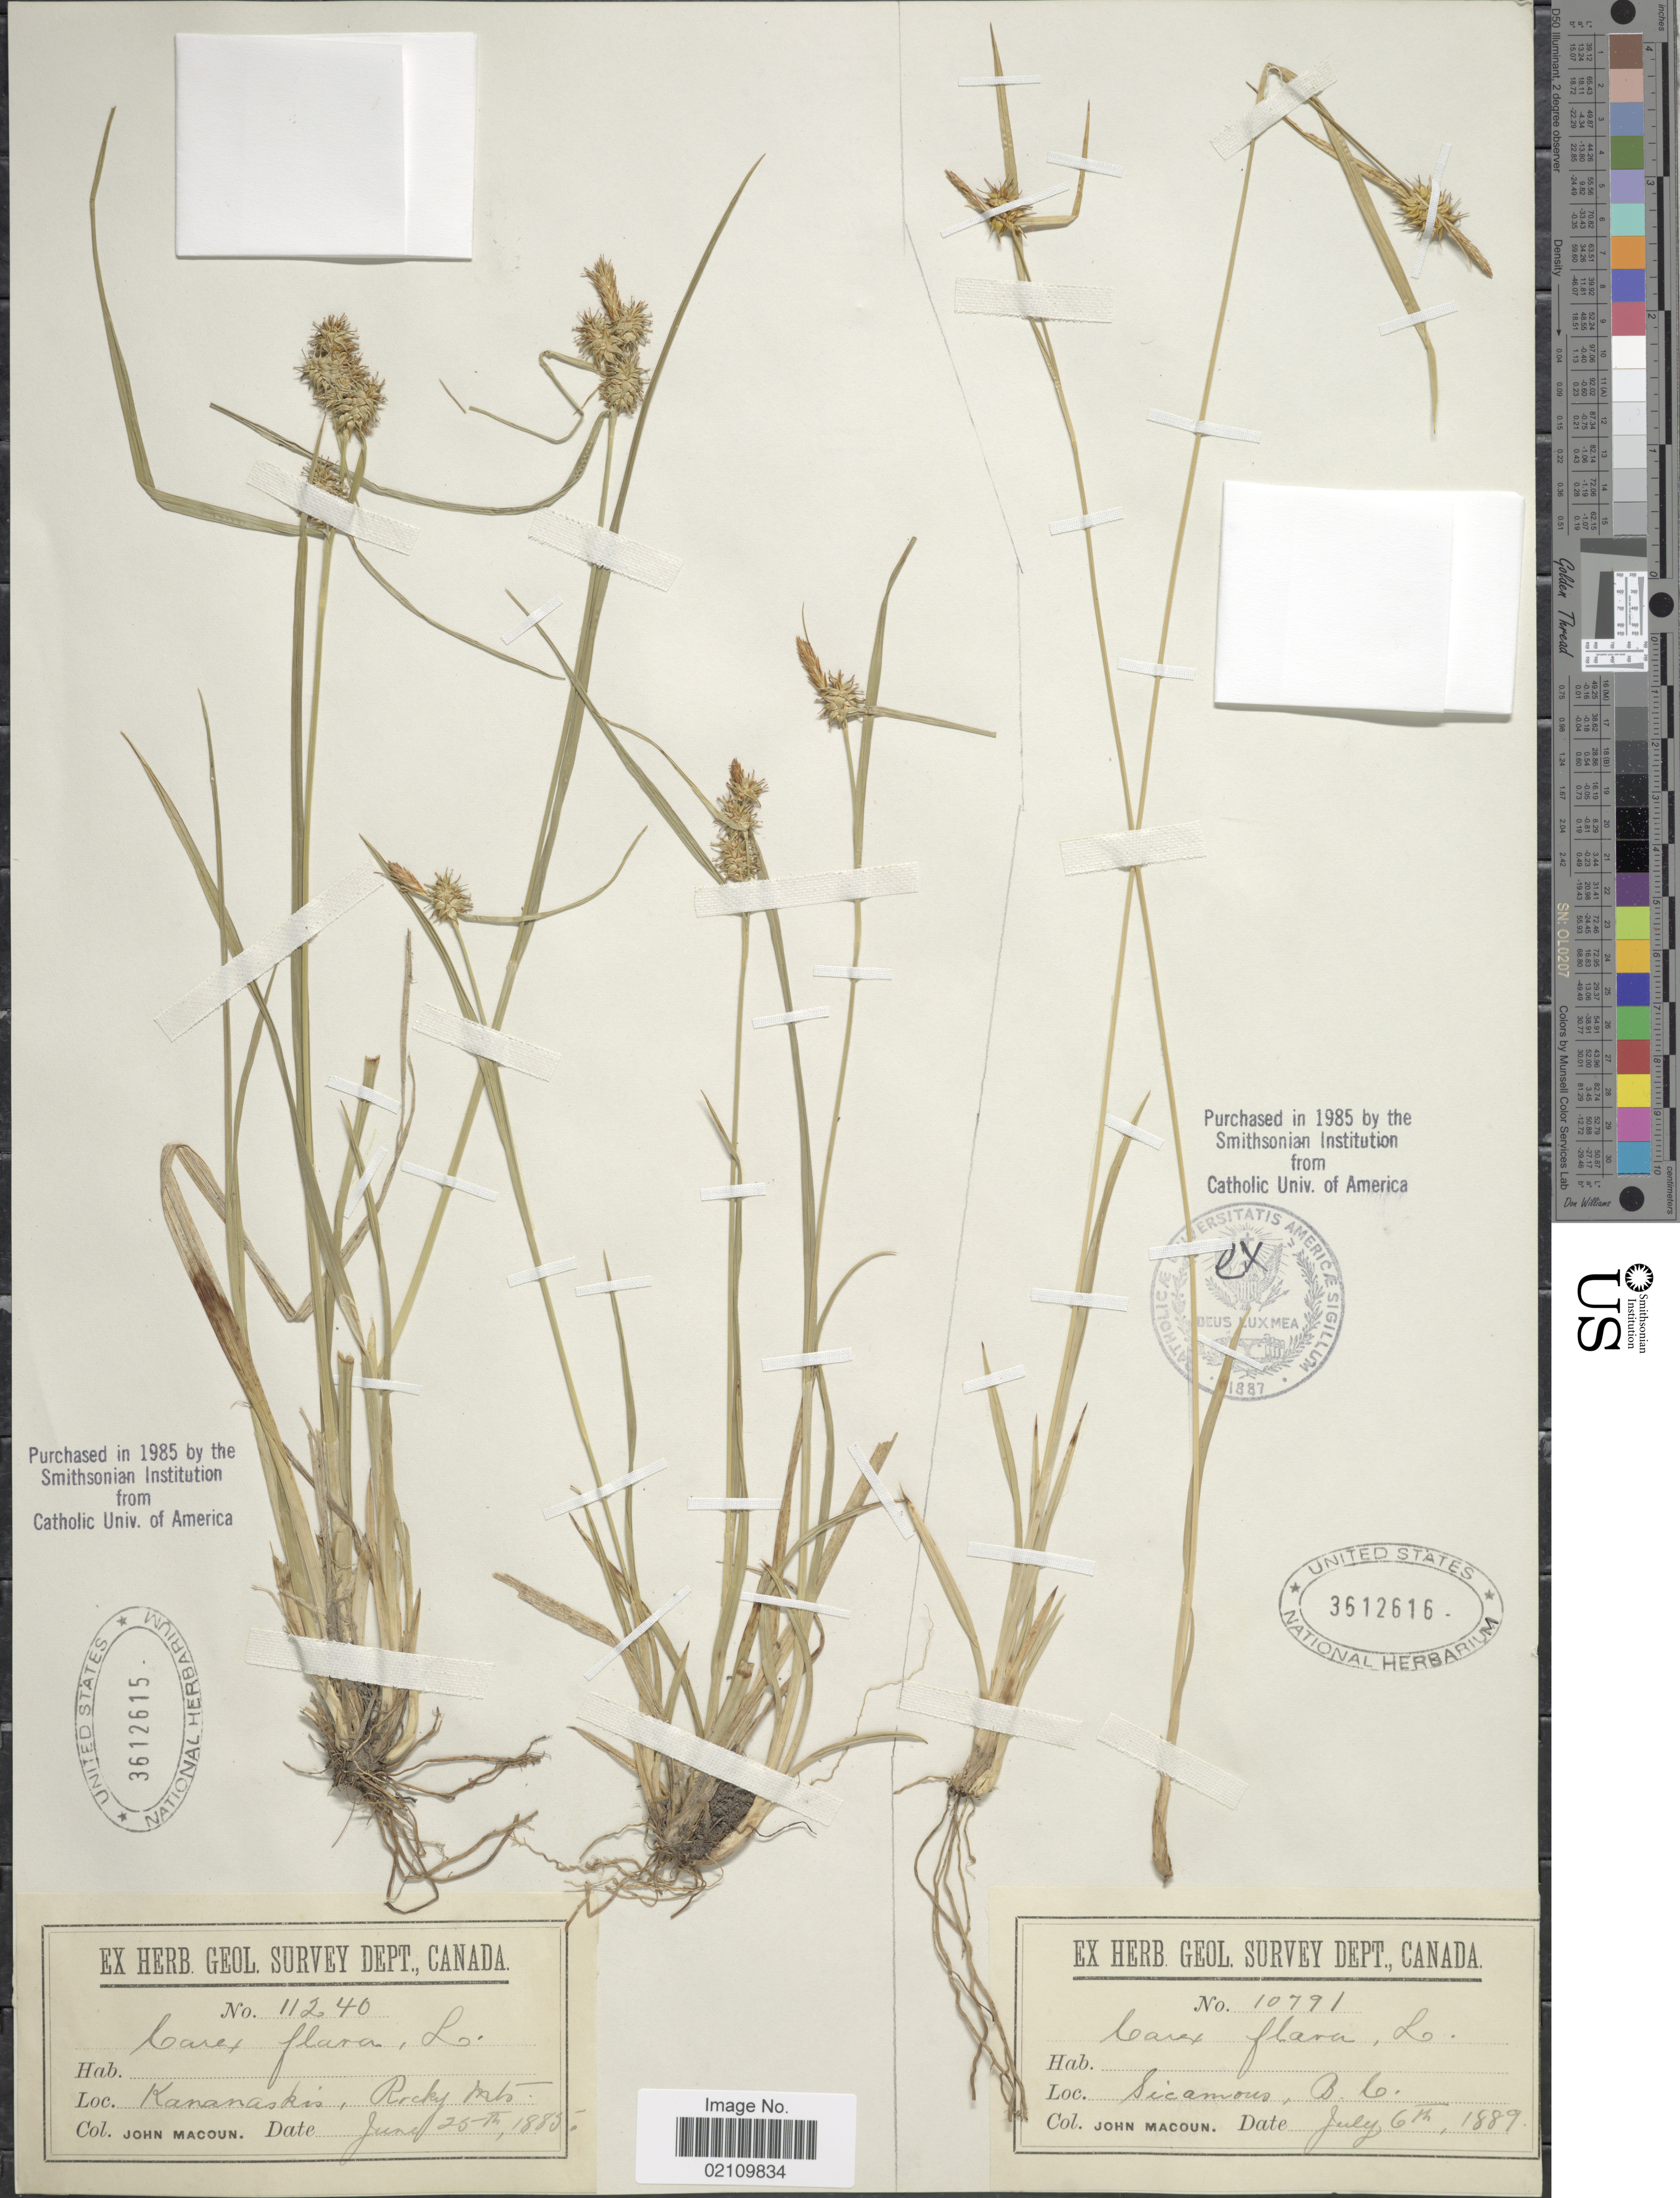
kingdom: Plantae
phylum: Tracheophyta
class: Liliopsida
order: Poales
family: Cyperaceae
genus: Carex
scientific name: Carex flava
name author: L.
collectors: J. Macoun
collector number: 10791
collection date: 1889-07-06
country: Canada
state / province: British Columbia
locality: Sicamous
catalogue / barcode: US 3612616-2